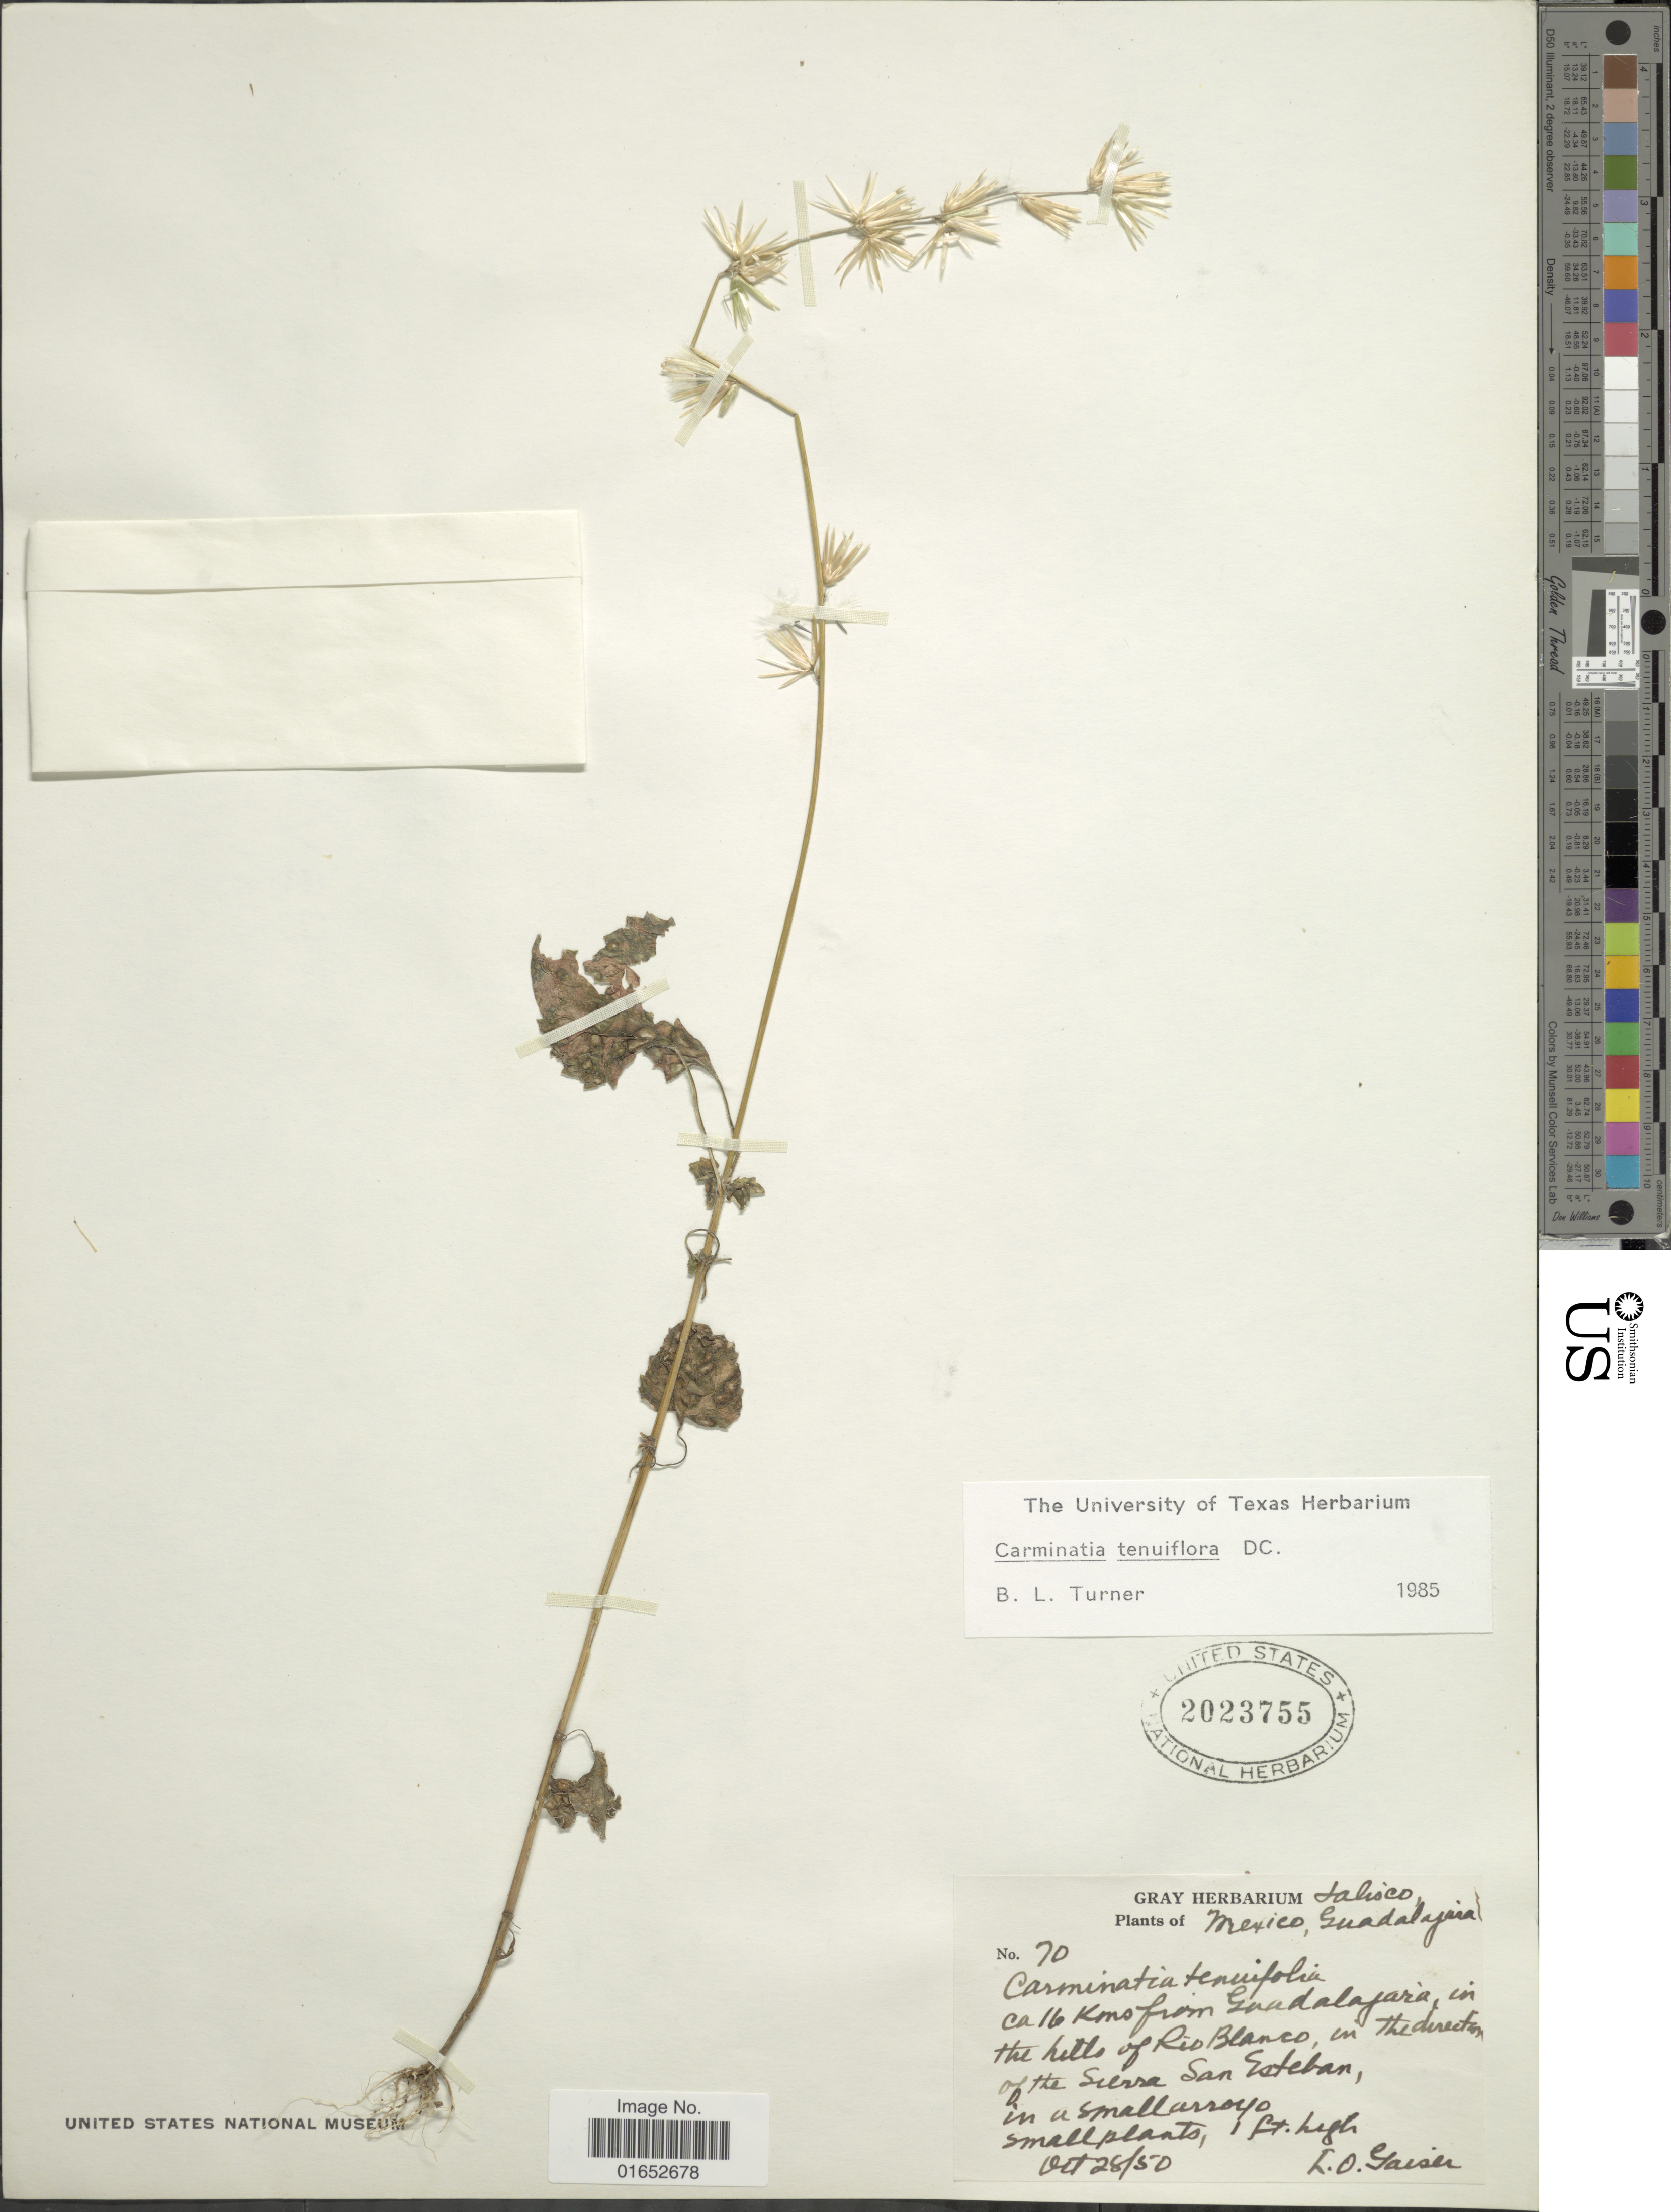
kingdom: Plantae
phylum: Tracheophyta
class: Magnoliopsida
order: Asterales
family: Asteraceae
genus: Carminatia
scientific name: Carminatia tenuiflora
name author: DC.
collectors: L. Gaiser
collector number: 70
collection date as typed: Transcribed d/m/y: 28/10/50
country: Mexico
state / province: Jalisco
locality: Guadalajara, ca 16 Kms from Guadalajara, in the hells of Rio Blanco, in the direction of the Sierra San Esteban, in a small arroyo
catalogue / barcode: US 2023755